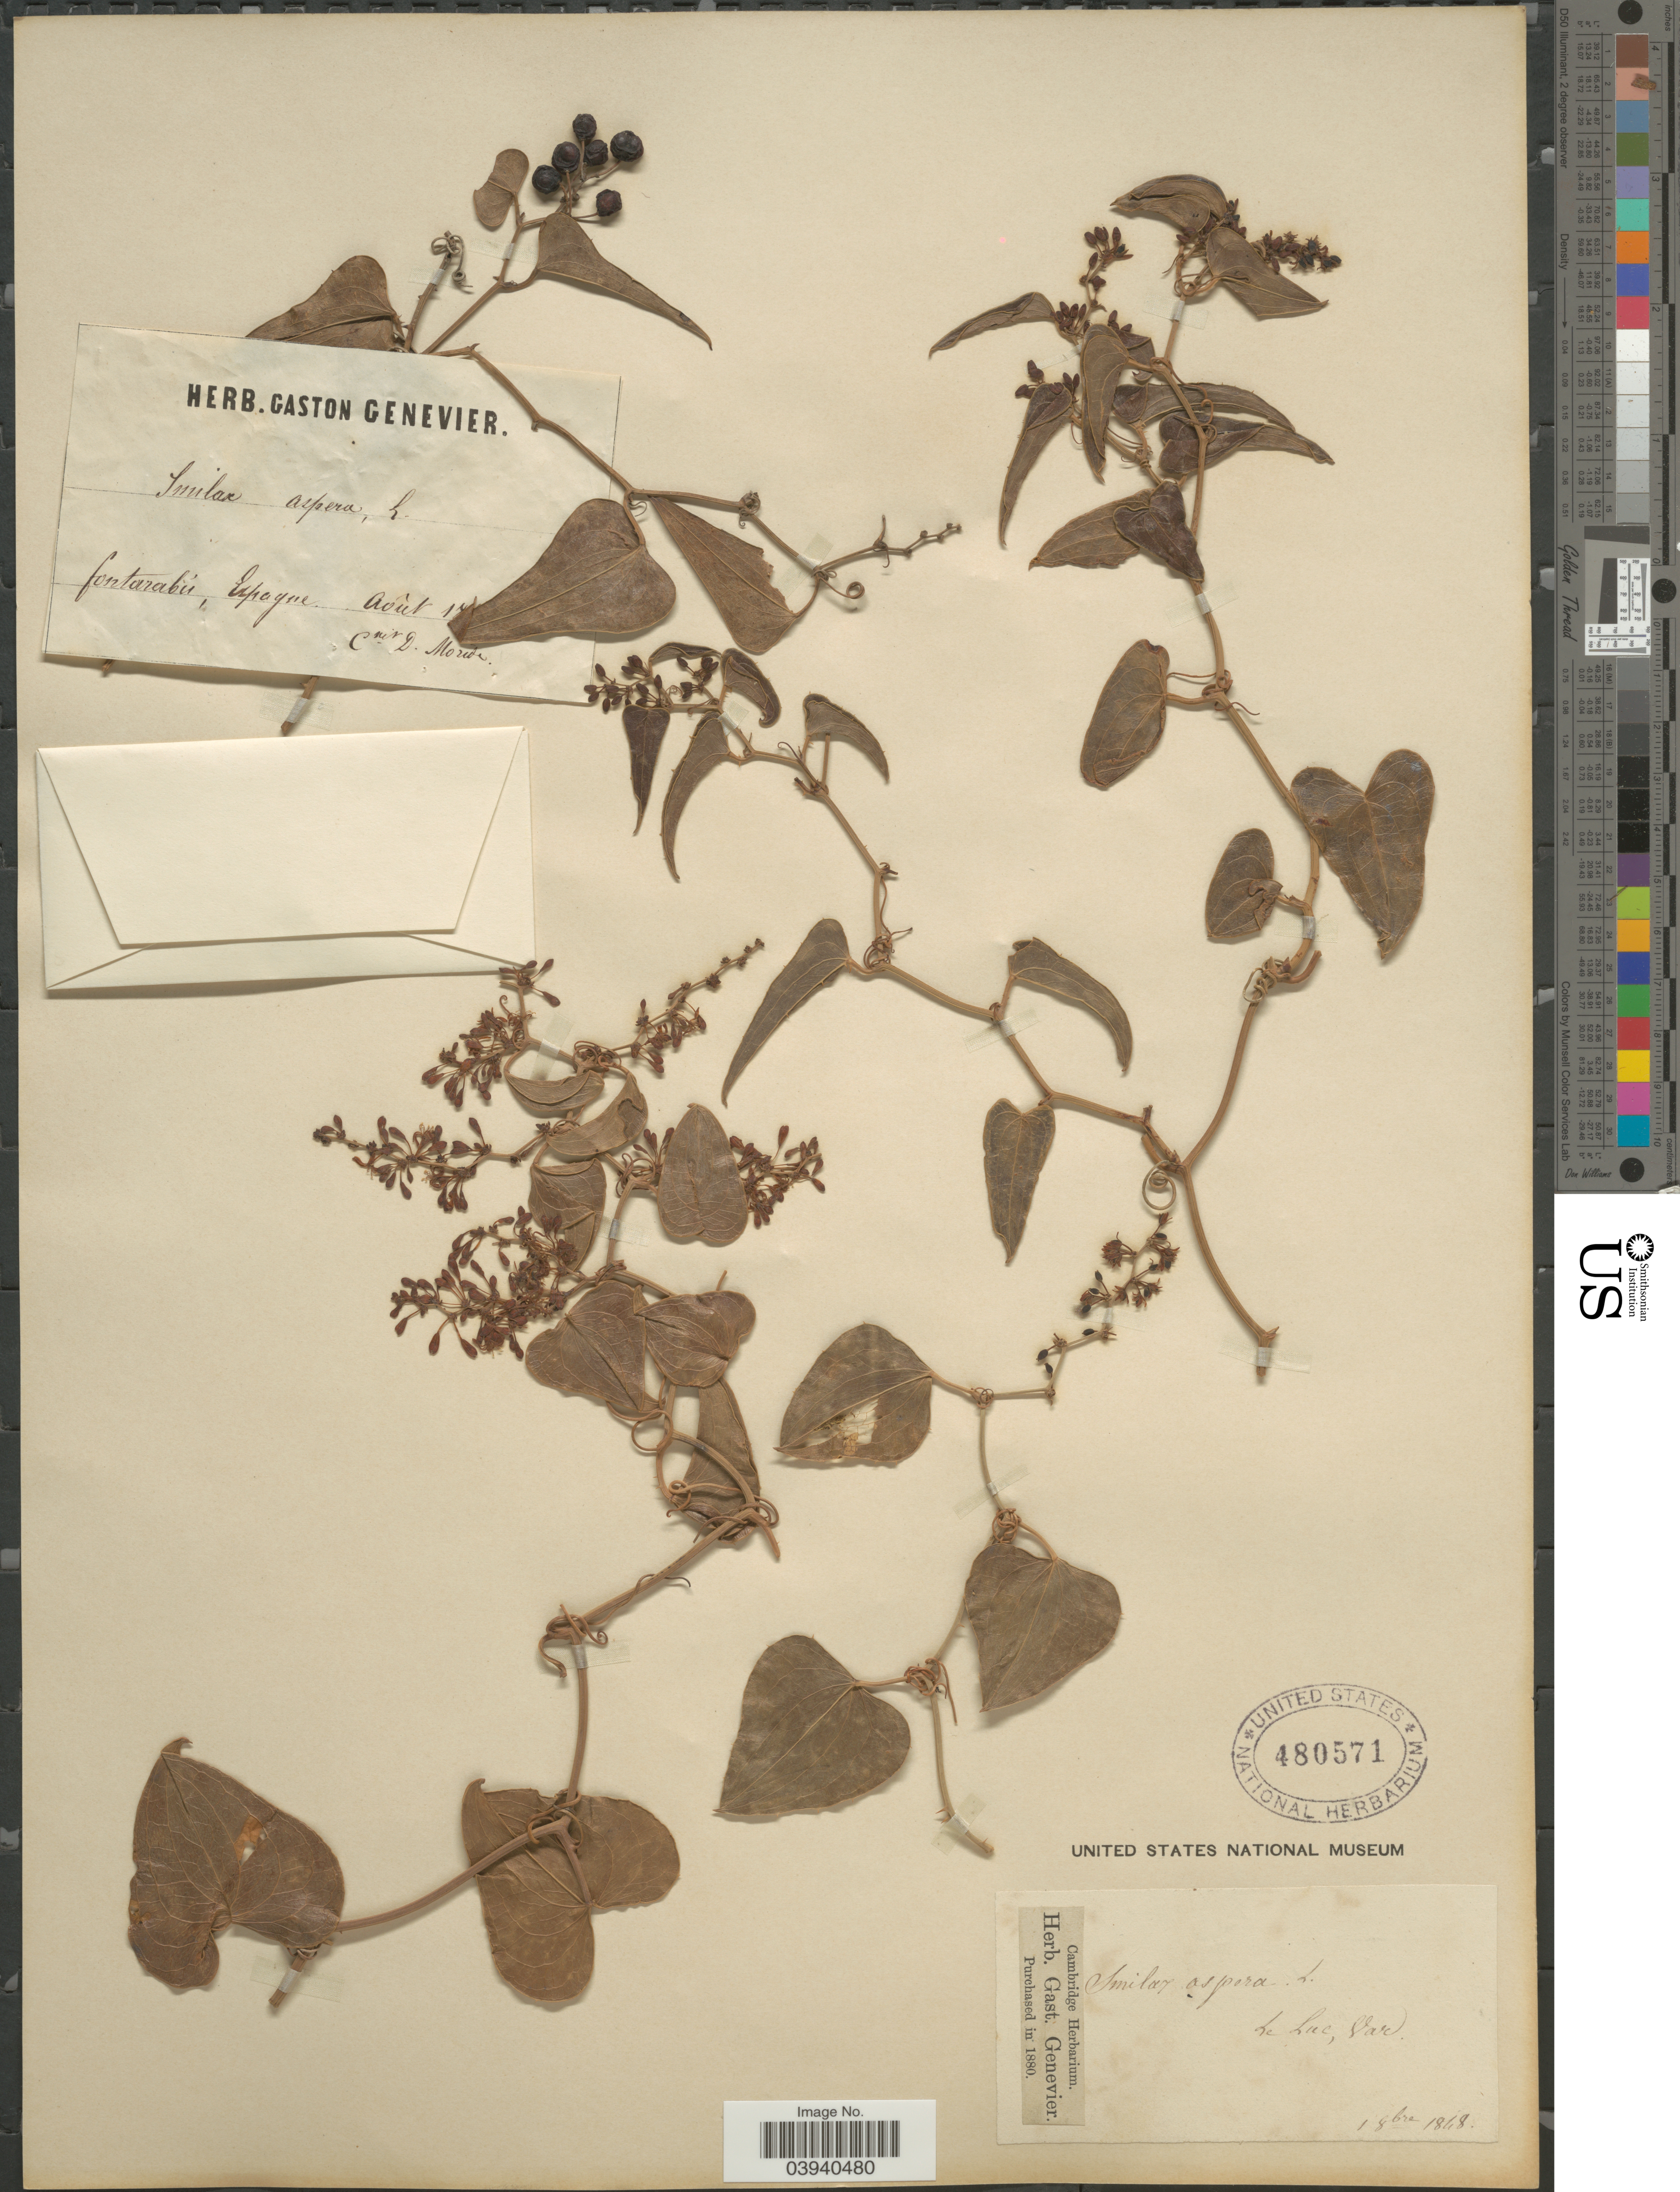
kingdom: Plantae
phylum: Tracheophyta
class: Liliopsida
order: Liliales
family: Smilacaceae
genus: Smilax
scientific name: Smilax aspera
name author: L.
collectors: ex herb. G. Genevier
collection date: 1848-10-01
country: France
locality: Le Luc, Var.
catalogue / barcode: US 480571-2